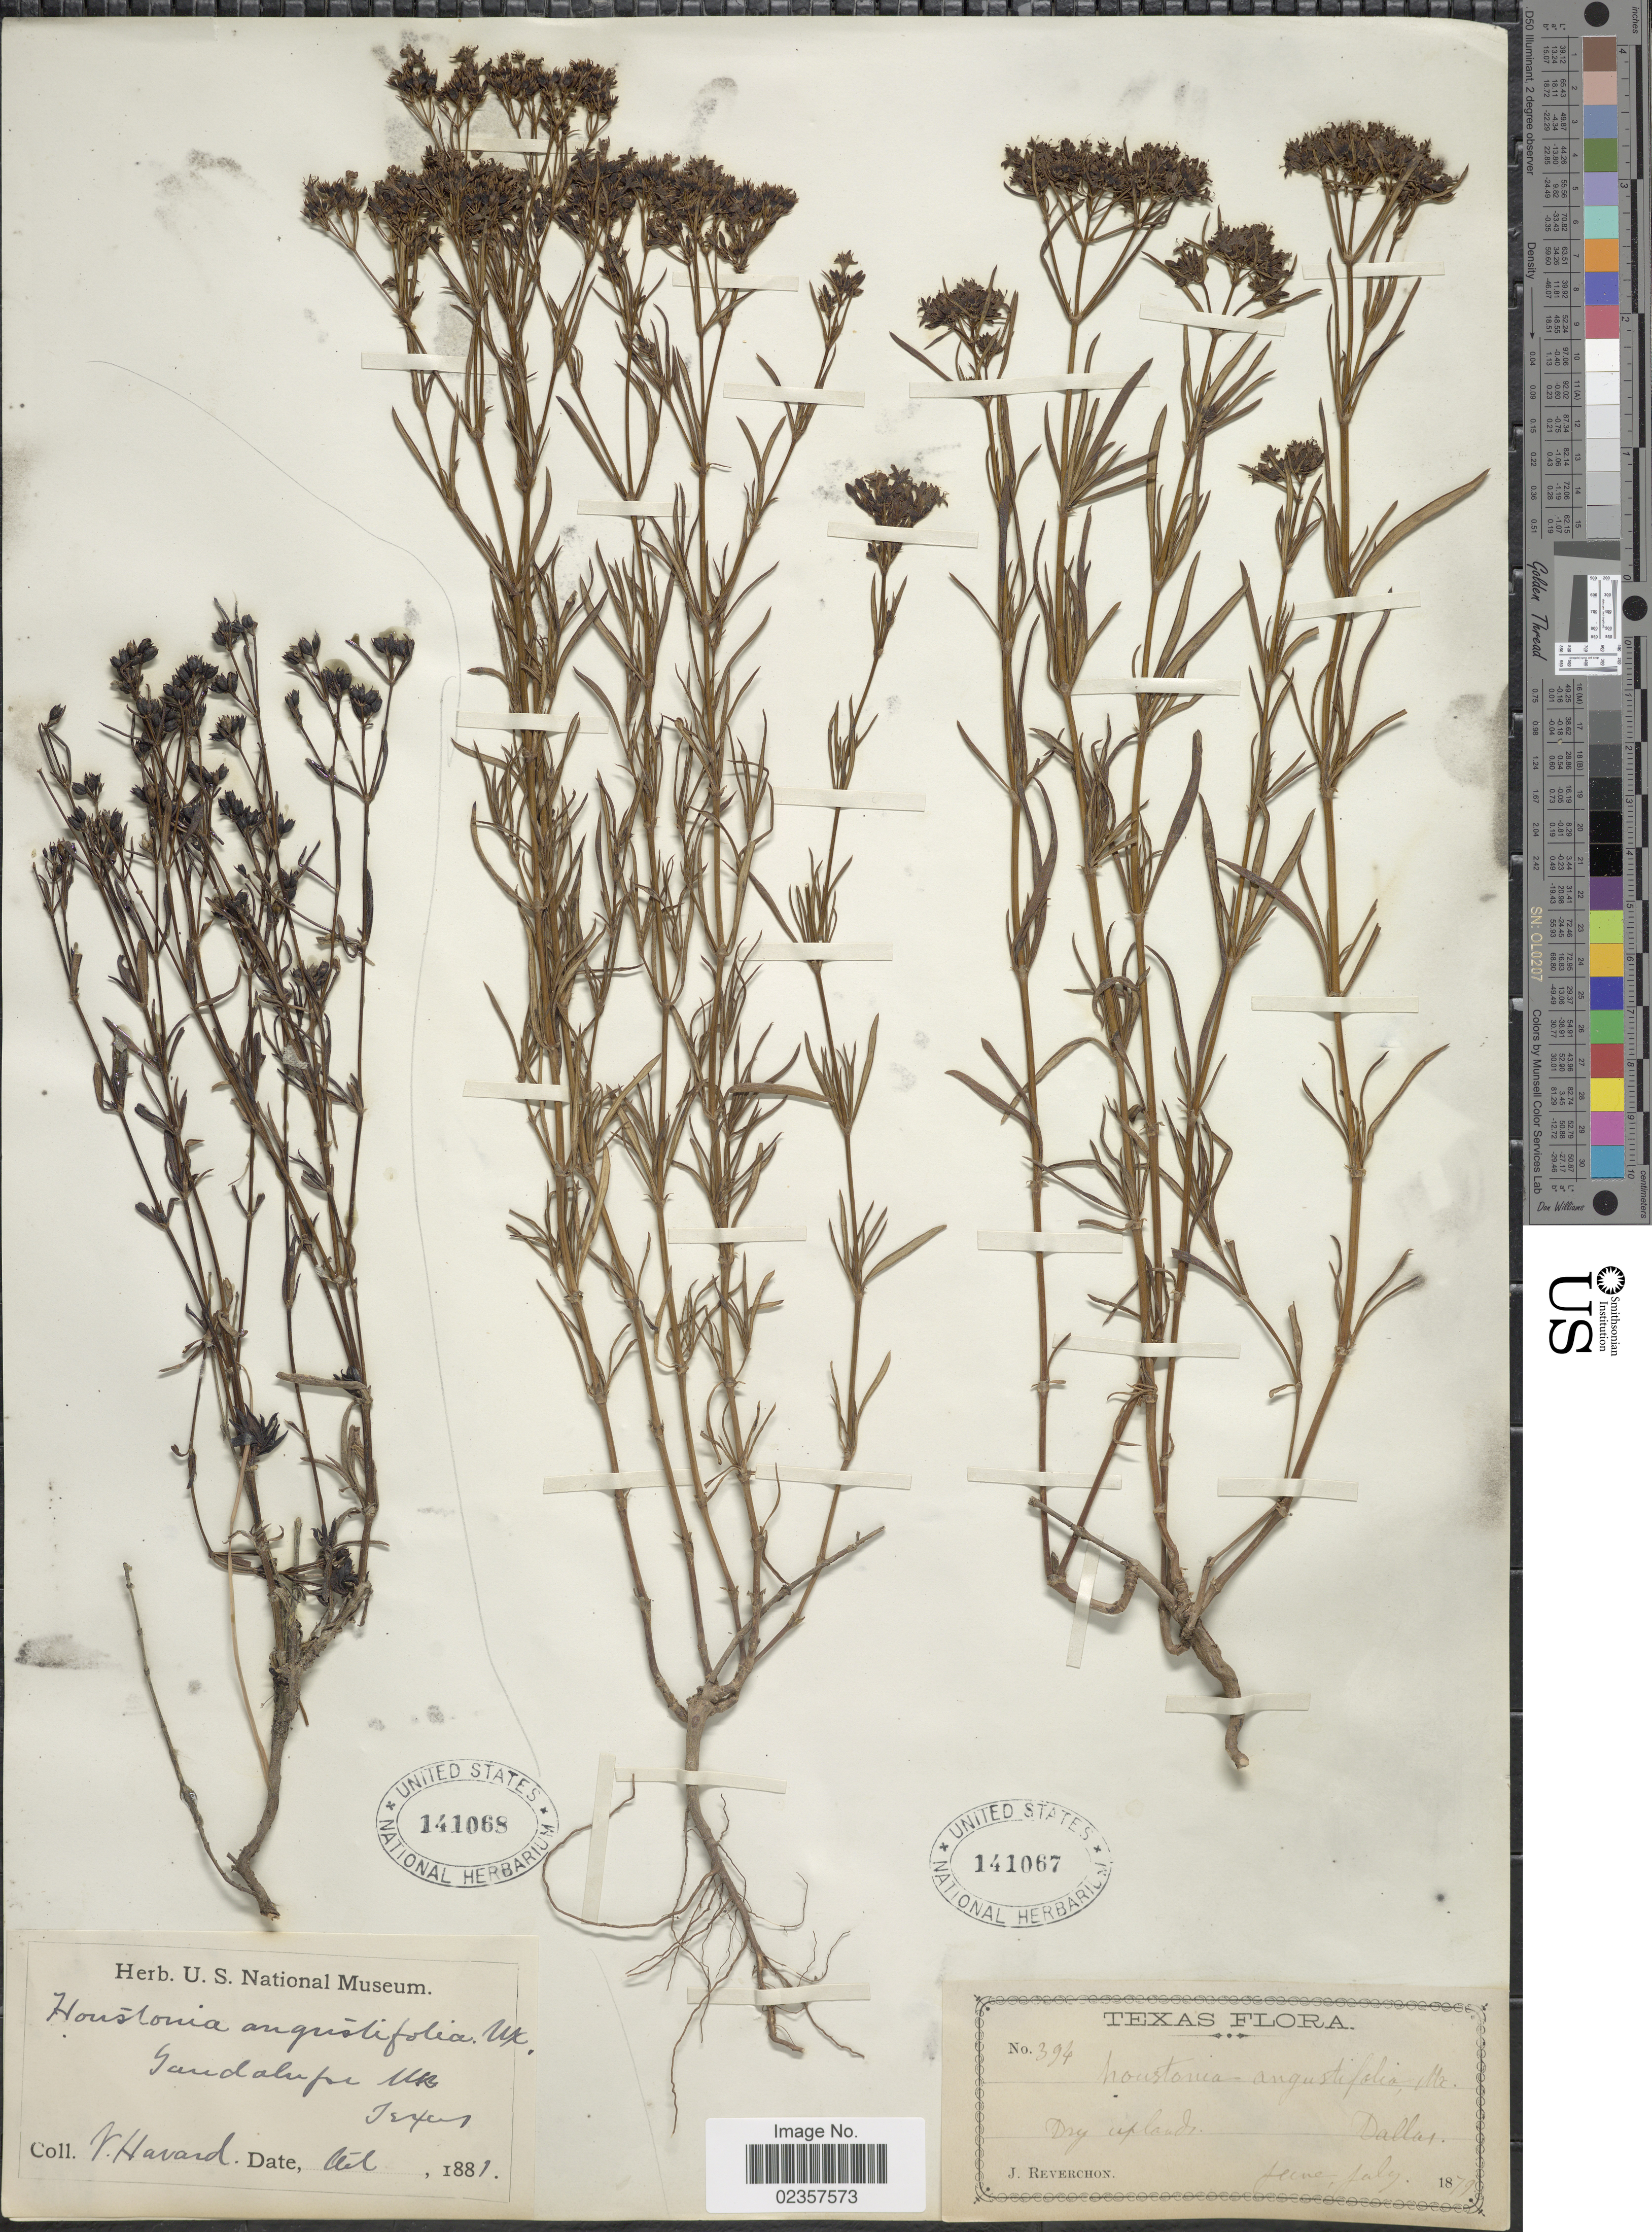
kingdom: Plantae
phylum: Tracheophyta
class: Magnoliopsida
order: Gentianales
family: Rubiaceae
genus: Houstonia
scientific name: Houstonia nigricans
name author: (Lam.) Fernald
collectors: J. Reverchon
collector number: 394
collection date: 1879-06/1879-07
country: United States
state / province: Texas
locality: Dallas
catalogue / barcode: US 141067